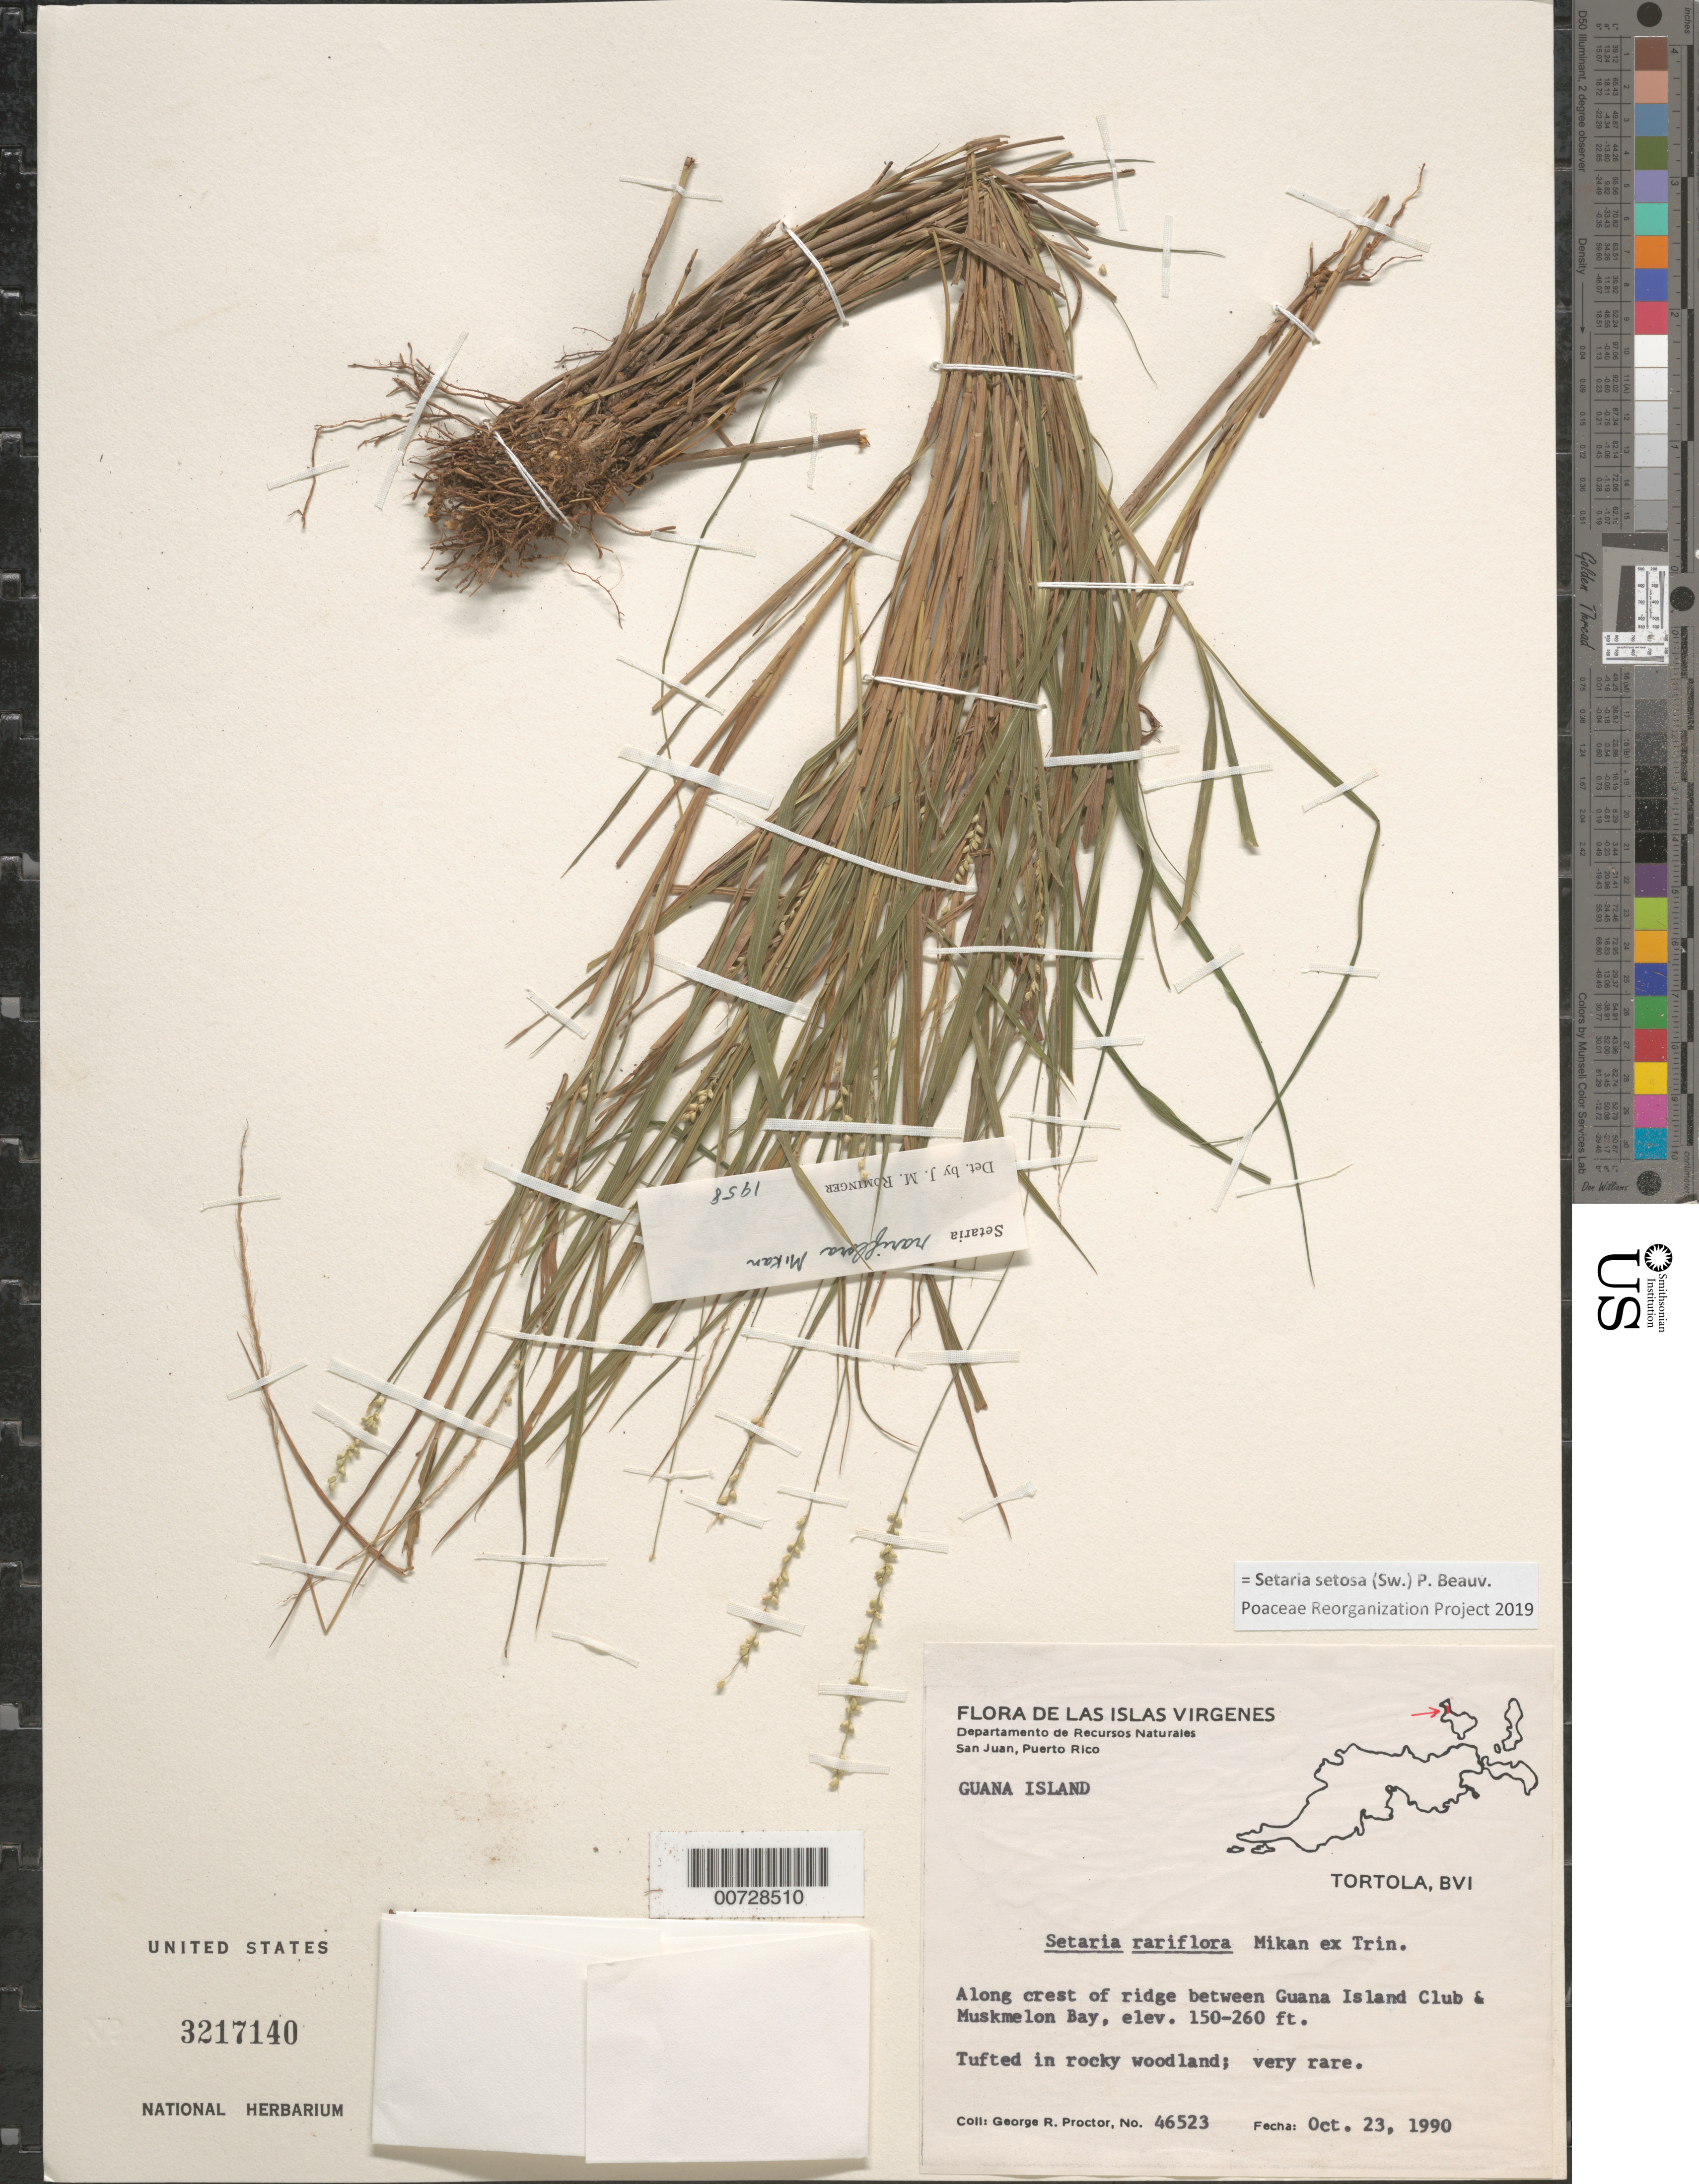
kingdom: Plantae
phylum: Tracheophyta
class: Liliopsida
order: Poales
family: Poaceae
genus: Setaria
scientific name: Setaria setosa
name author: (Sw.) P. Beauv.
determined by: Poaceae Reorganization Project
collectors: G. R. Proctor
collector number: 46523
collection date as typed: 23 Oct 1990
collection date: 1990-10-23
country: British Virgin Islands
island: Guana Island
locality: Guana Is., along crest of ridge btw Guana Island Club & Muskmelon Bay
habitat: Rocky woodland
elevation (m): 46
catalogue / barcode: US 3217140